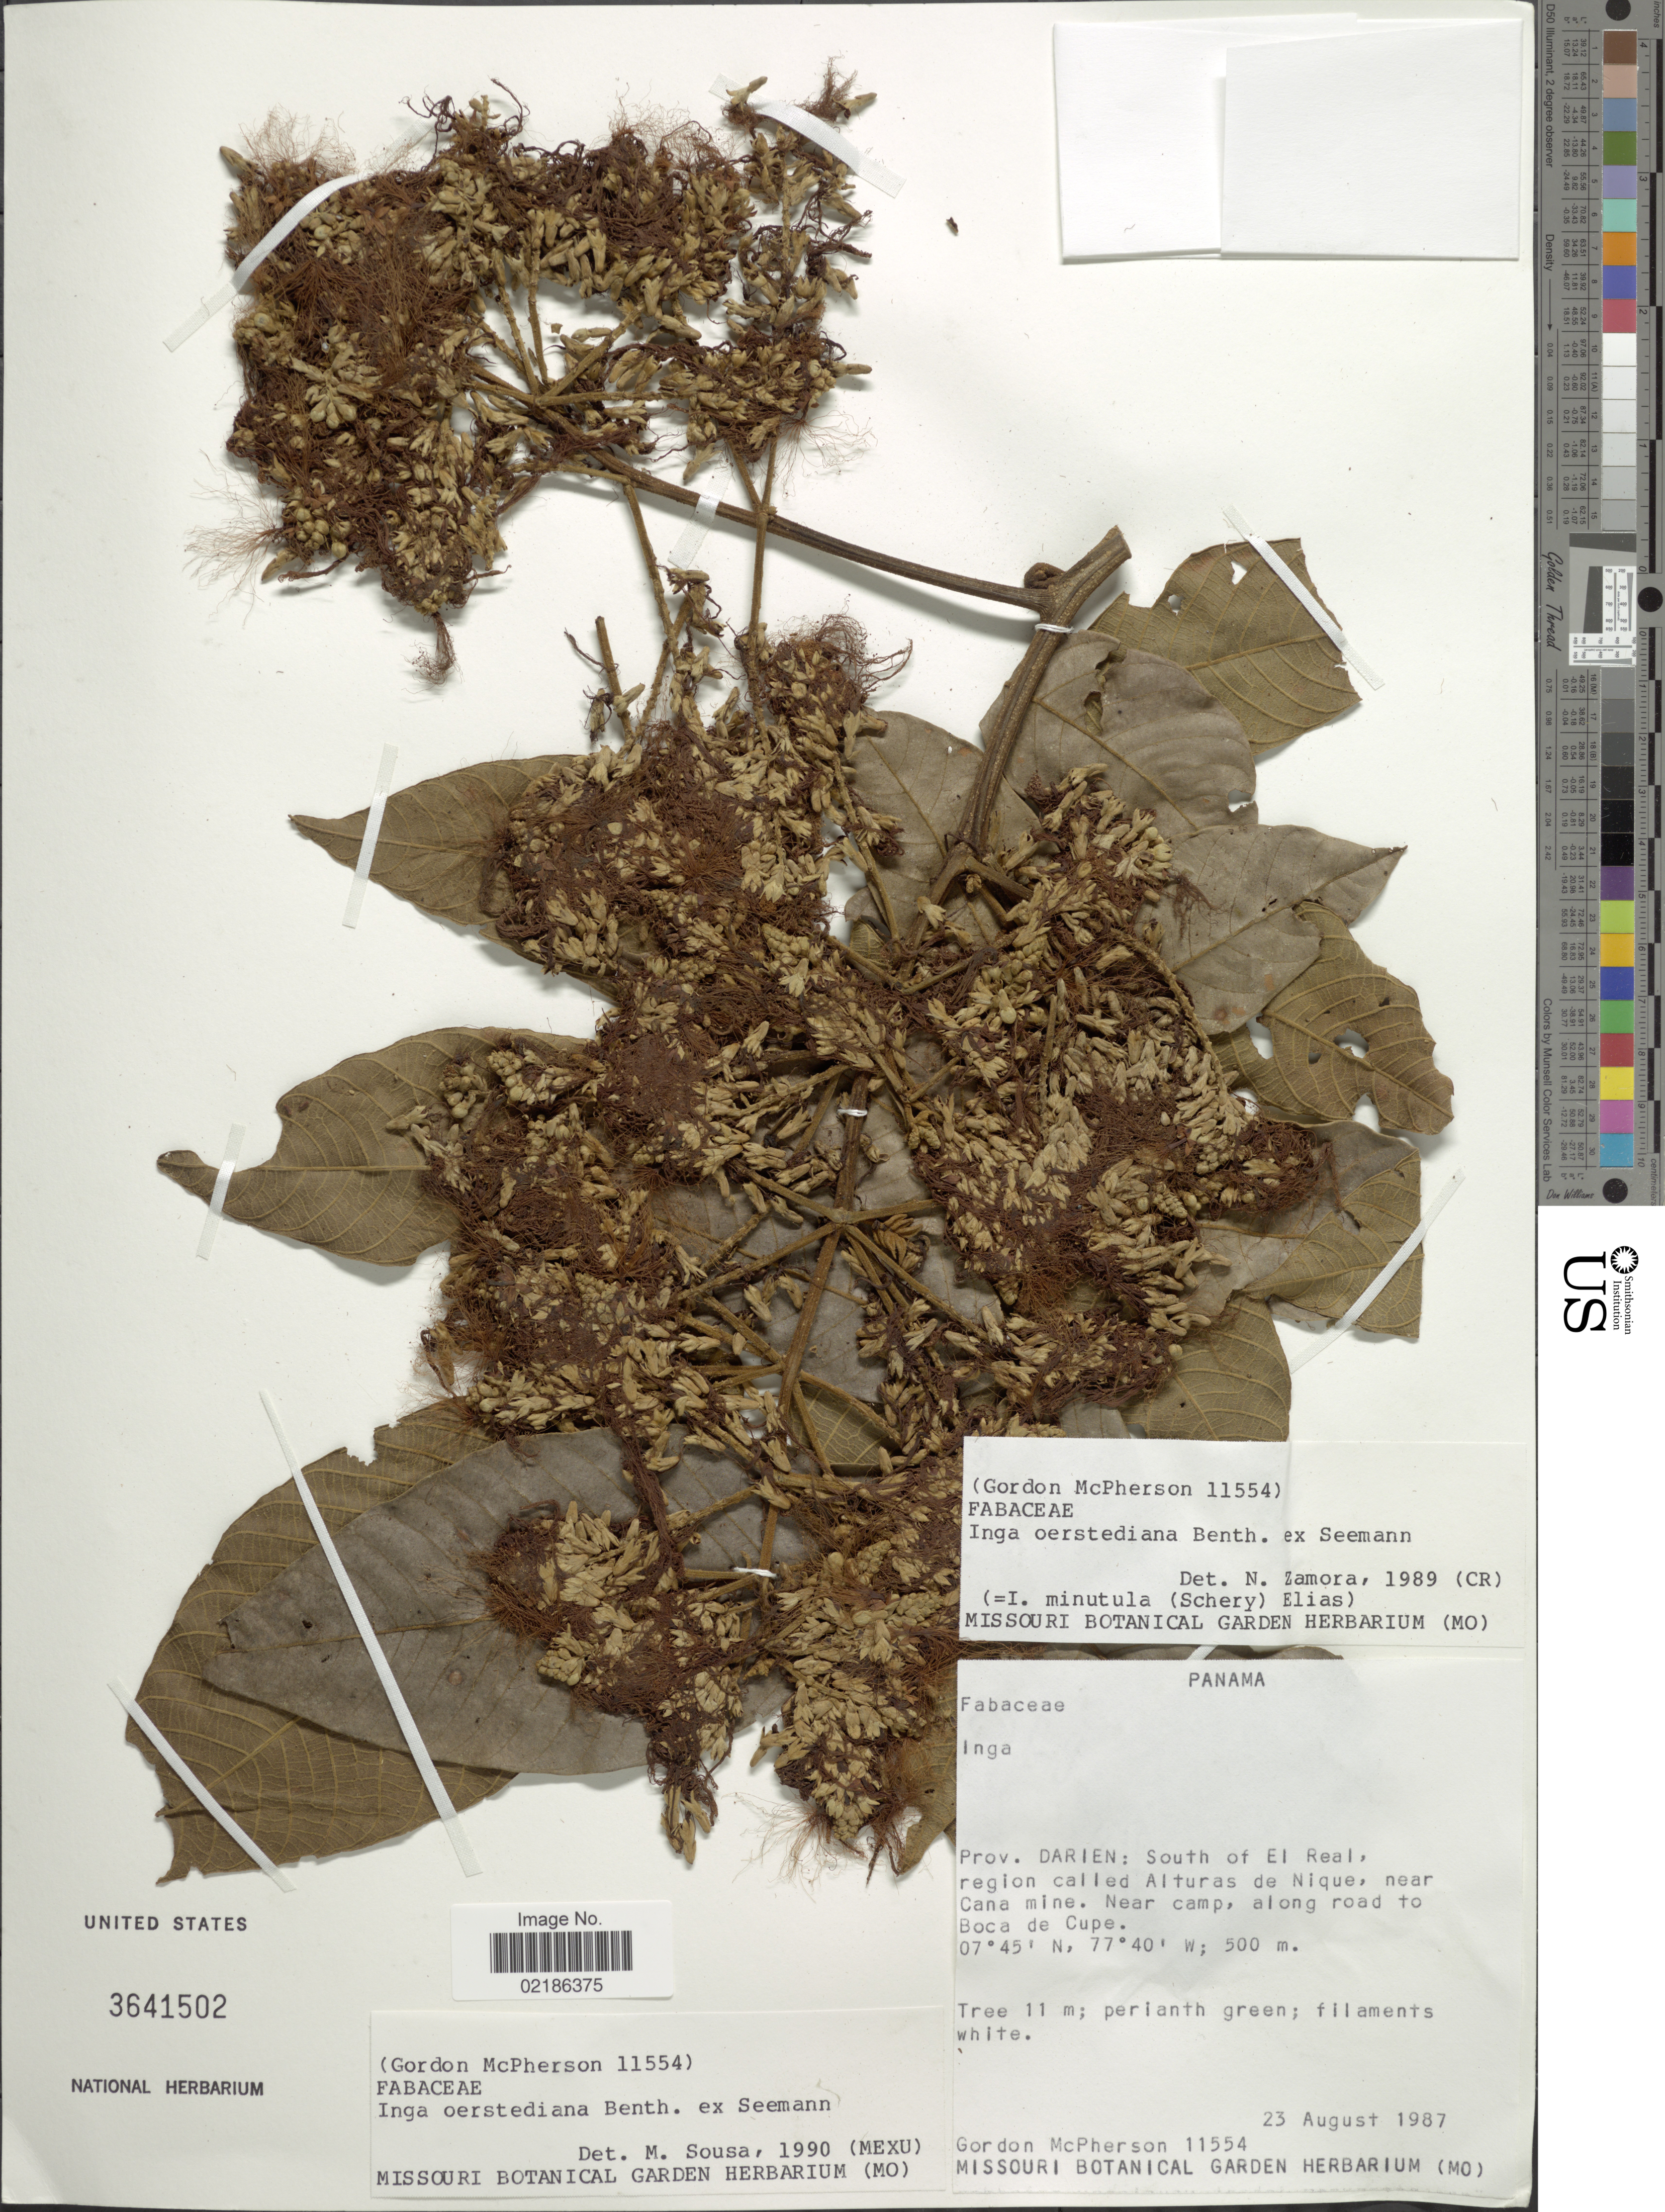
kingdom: Plantae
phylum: Tracheophyta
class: Magnoliopsida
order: Fabales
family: Fabaceae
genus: Inga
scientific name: Inga oerstediana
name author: Benth.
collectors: G. D. McPherson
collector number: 11554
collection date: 1987-08-23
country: Panama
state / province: Darién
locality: South of El Real, region called Alturas de Nique, near Cana mine, near camp, along road to Boca de Cupe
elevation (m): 500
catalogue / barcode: US 3641502